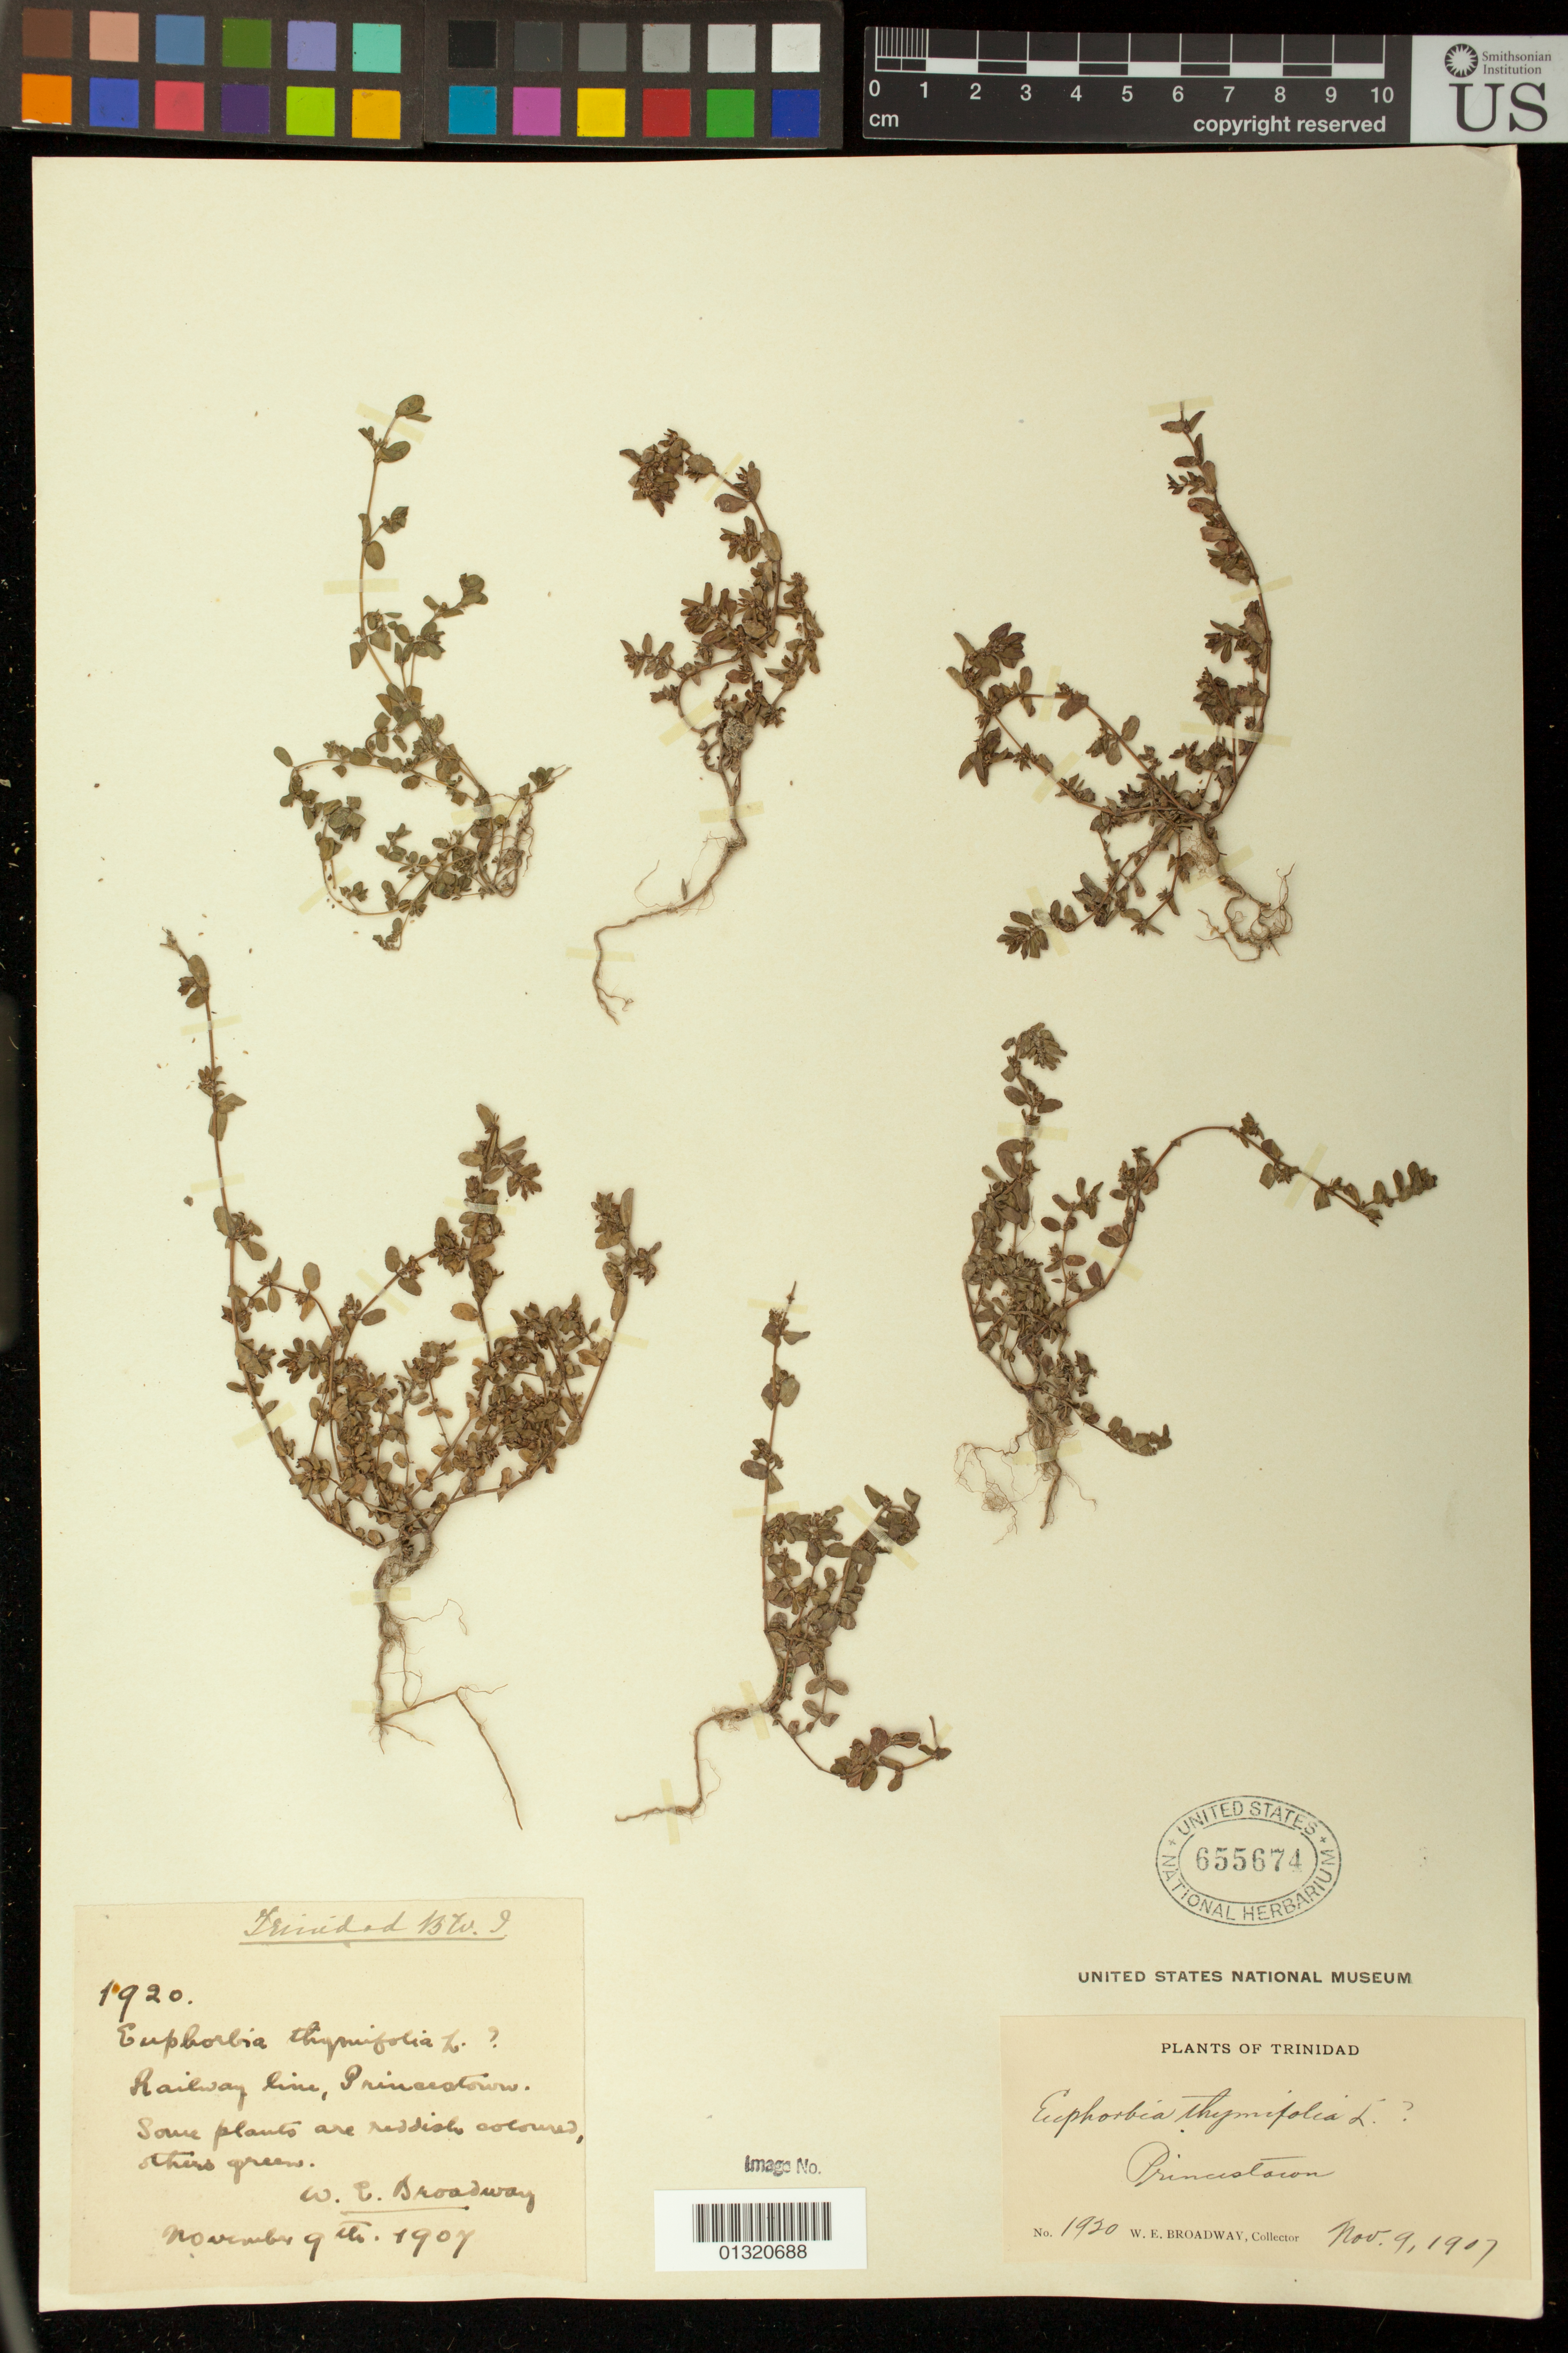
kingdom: Plantae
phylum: Tracheophyta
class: Magnoliopsida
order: Malpighiales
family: Euphorbiaceae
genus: Euphorbia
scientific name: Euphorbia thymifolia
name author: L.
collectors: W. E. Broadway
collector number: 1920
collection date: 1907-11-09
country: Trinidad and Tobago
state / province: Princes Town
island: Trinidad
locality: Railway line, Princestown [Princes Town].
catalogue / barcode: US 655674